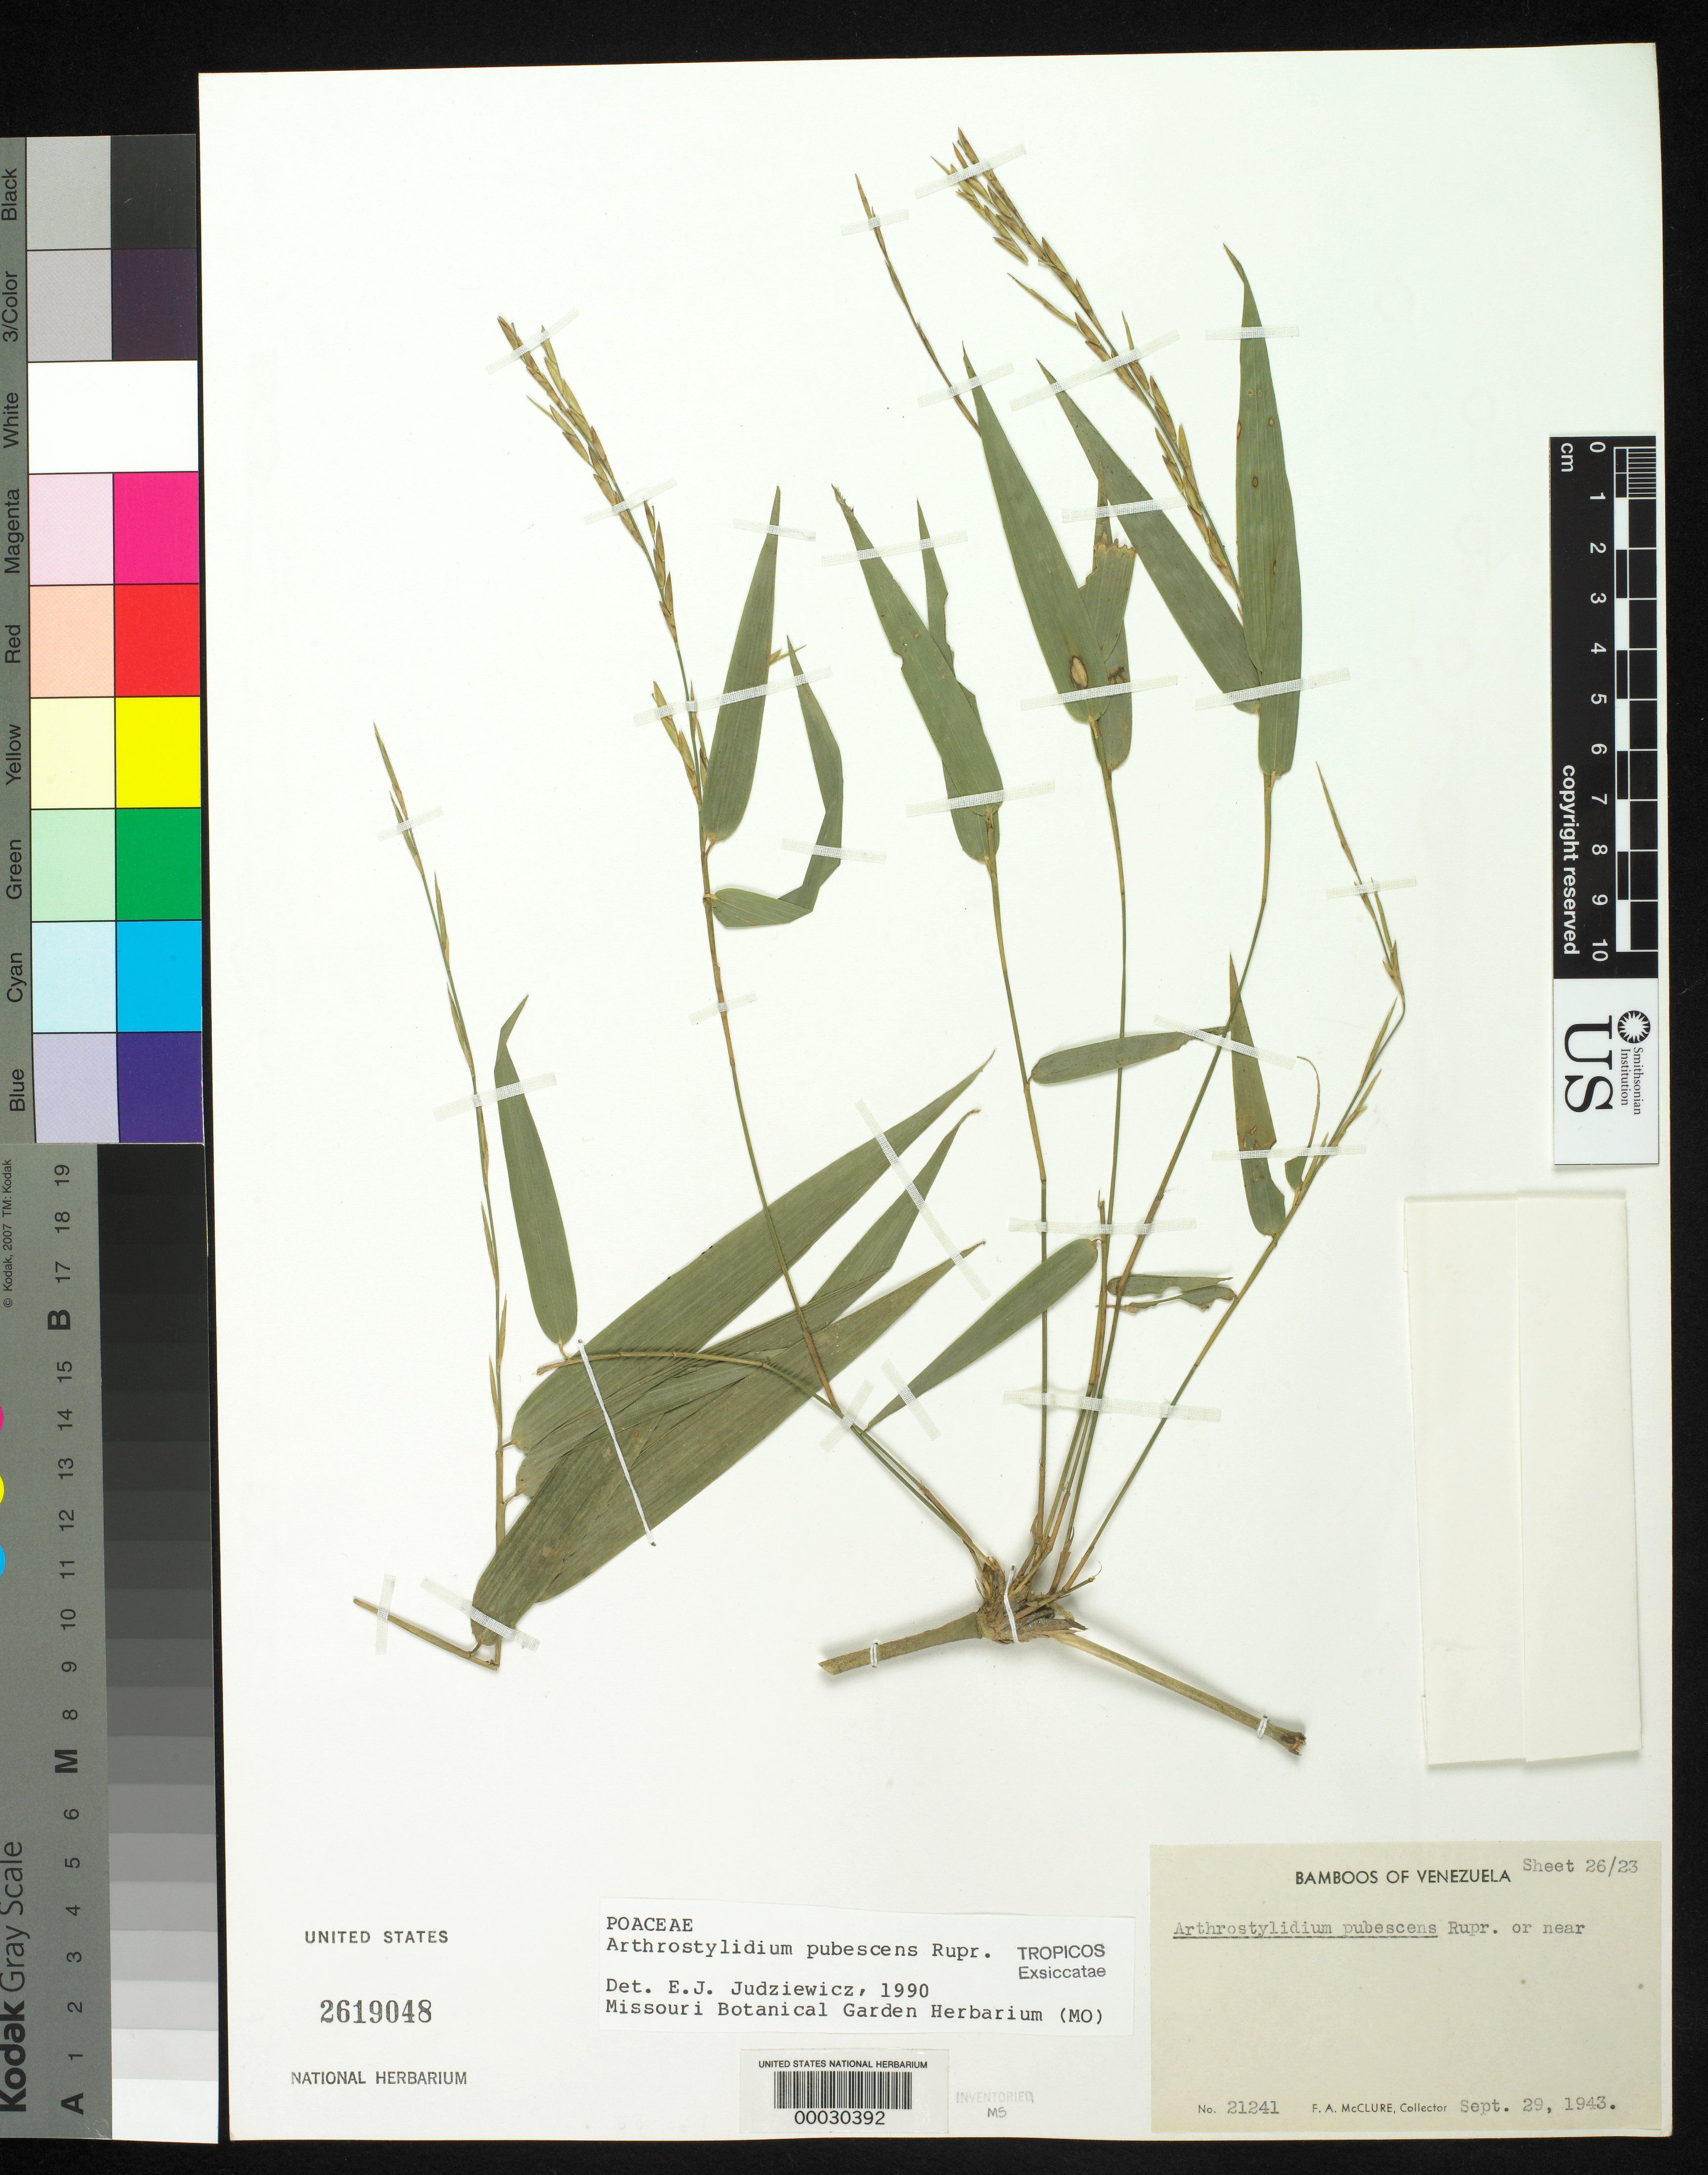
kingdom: Plantae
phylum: Tracheophyta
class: Liliopsida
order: Poales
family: Poaceae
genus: Arthrostylidium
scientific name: Arthrostylidium pubescens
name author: Rupr.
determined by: Judziewicz, E. J.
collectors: F. A. McClure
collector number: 21241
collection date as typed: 29 Sep 1943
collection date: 1943-09-29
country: Venezuela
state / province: Distrito Federal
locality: El junquito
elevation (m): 1200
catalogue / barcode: US 2619048